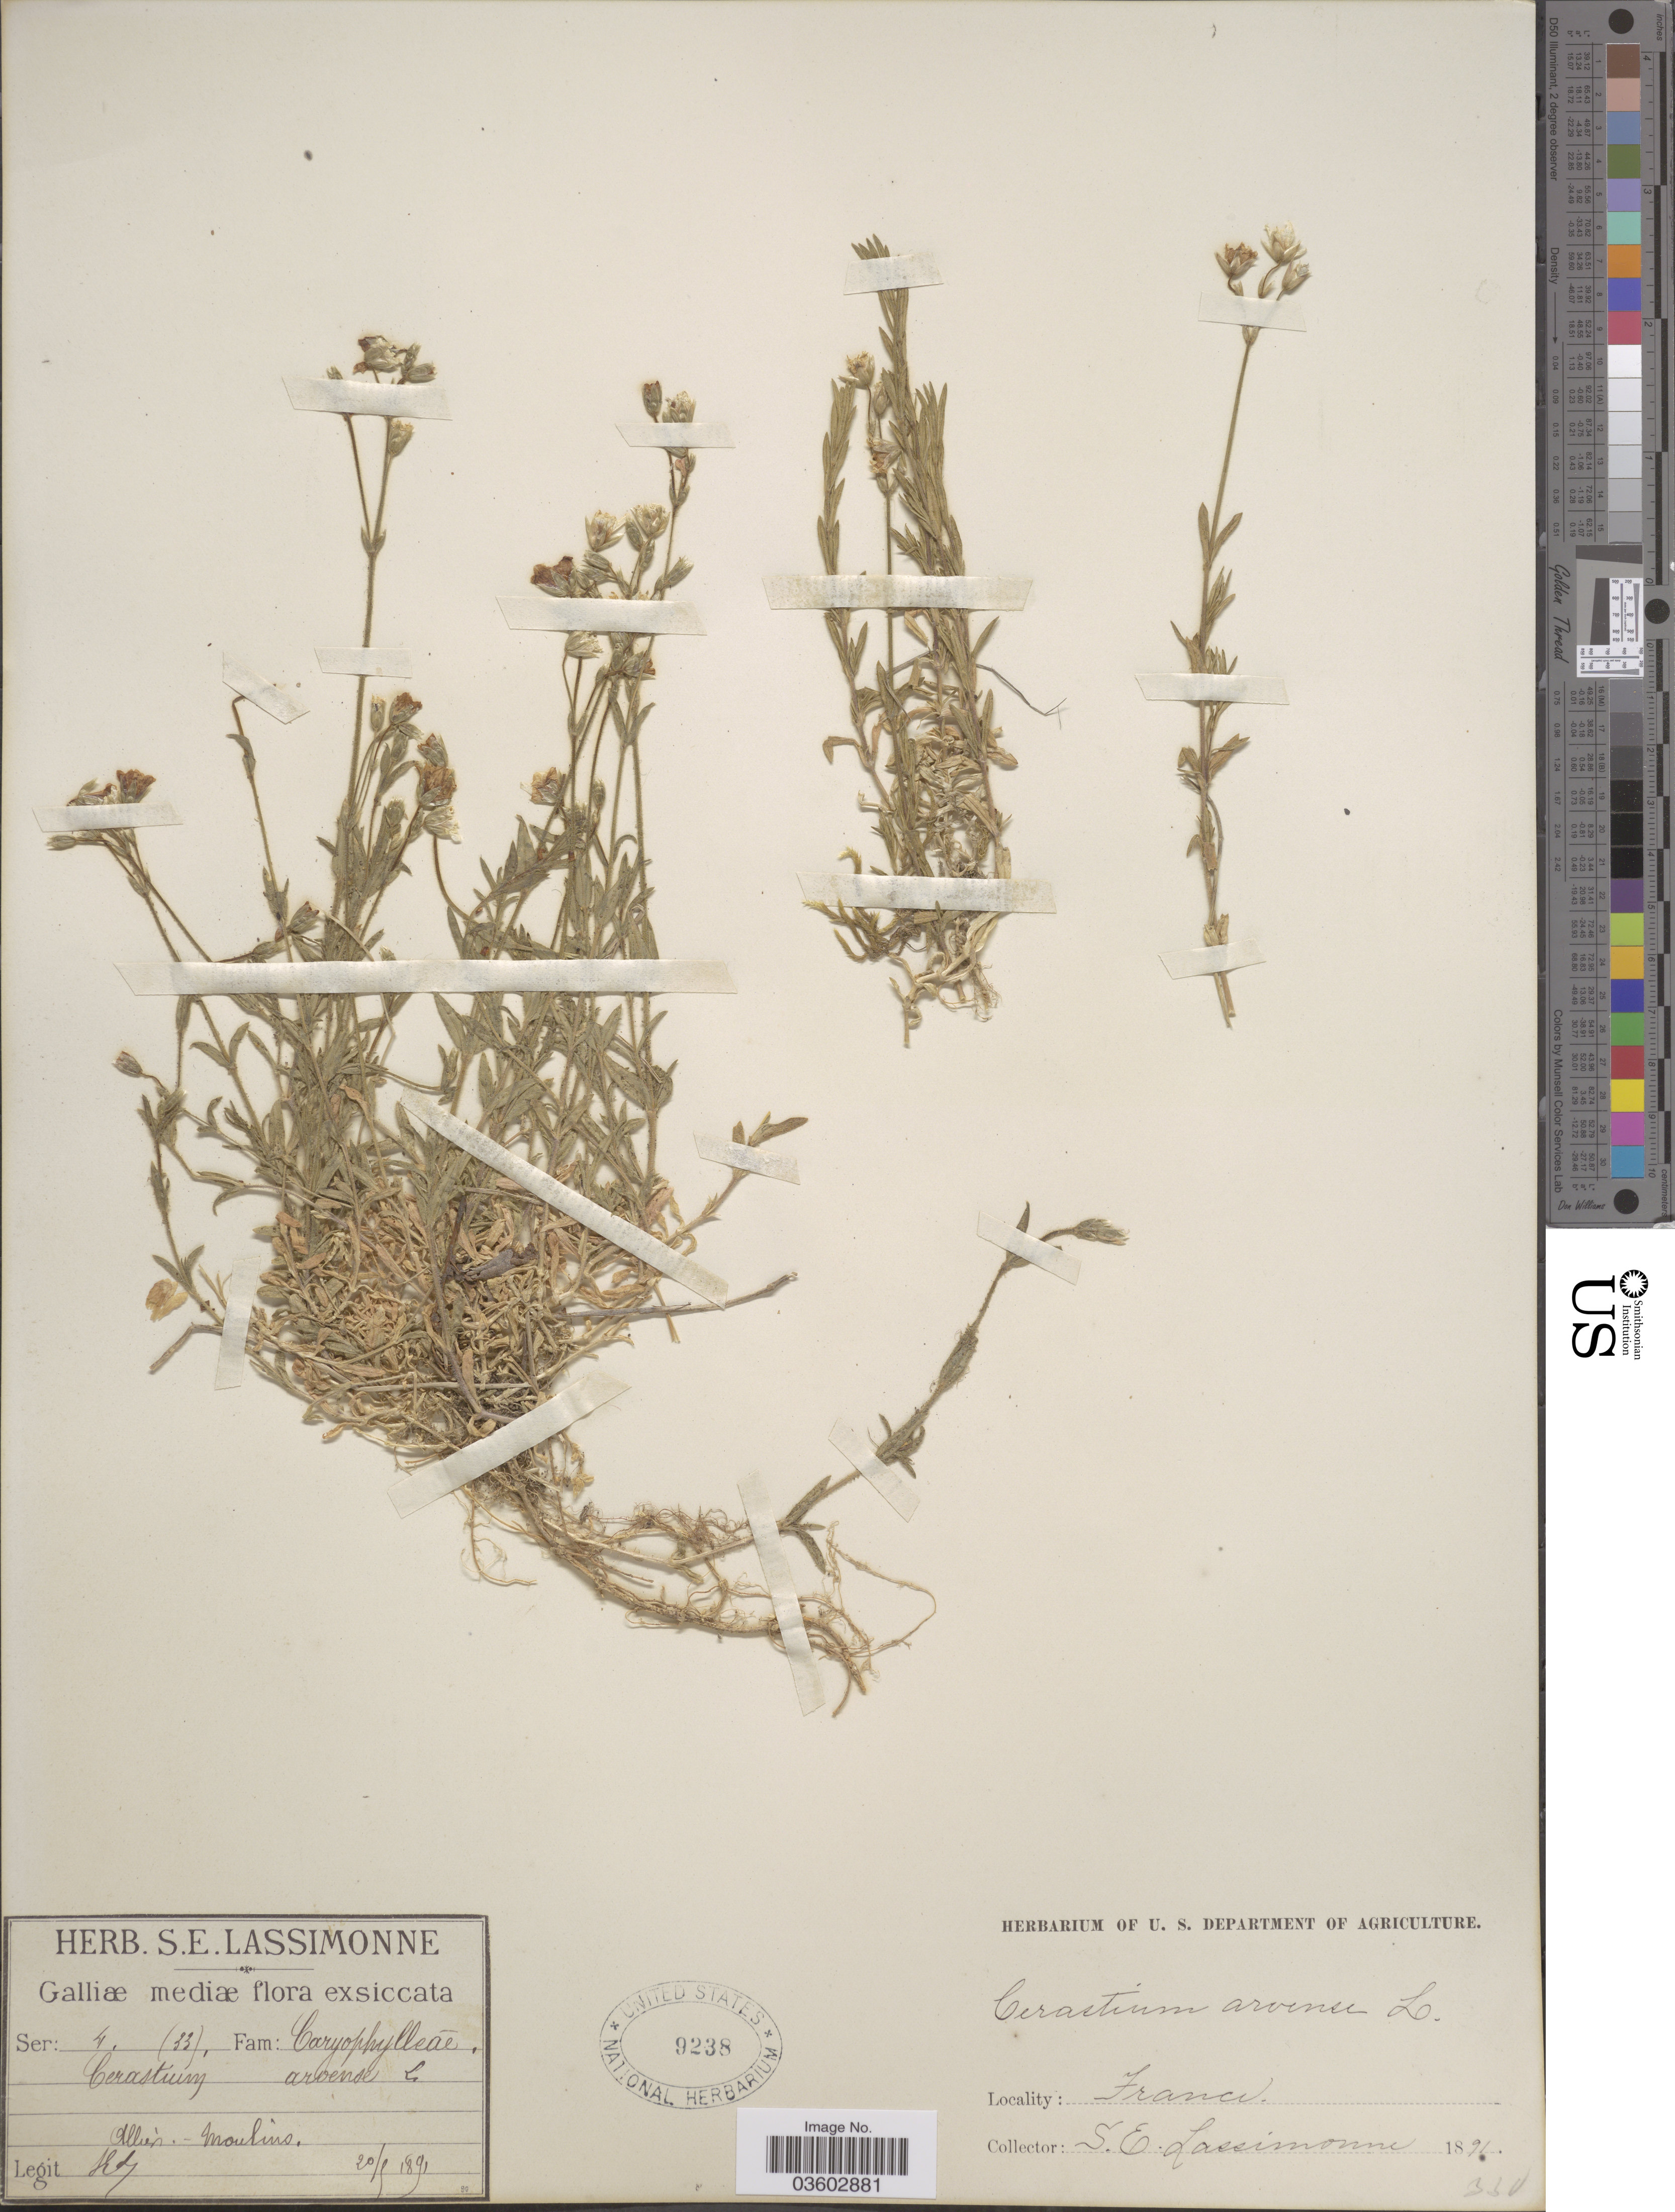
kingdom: Plantae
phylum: Tracheophyta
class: Magnoliopsida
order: Caryophyllales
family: Caryophyllaceae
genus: Cerastium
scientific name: Cerastium arvense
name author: L.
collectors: S. Lassimonne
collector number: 4 (33)?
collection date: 1891-05-20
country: France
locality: Galliæ mediæ. Allier-Moulins.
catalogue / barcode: US 9238